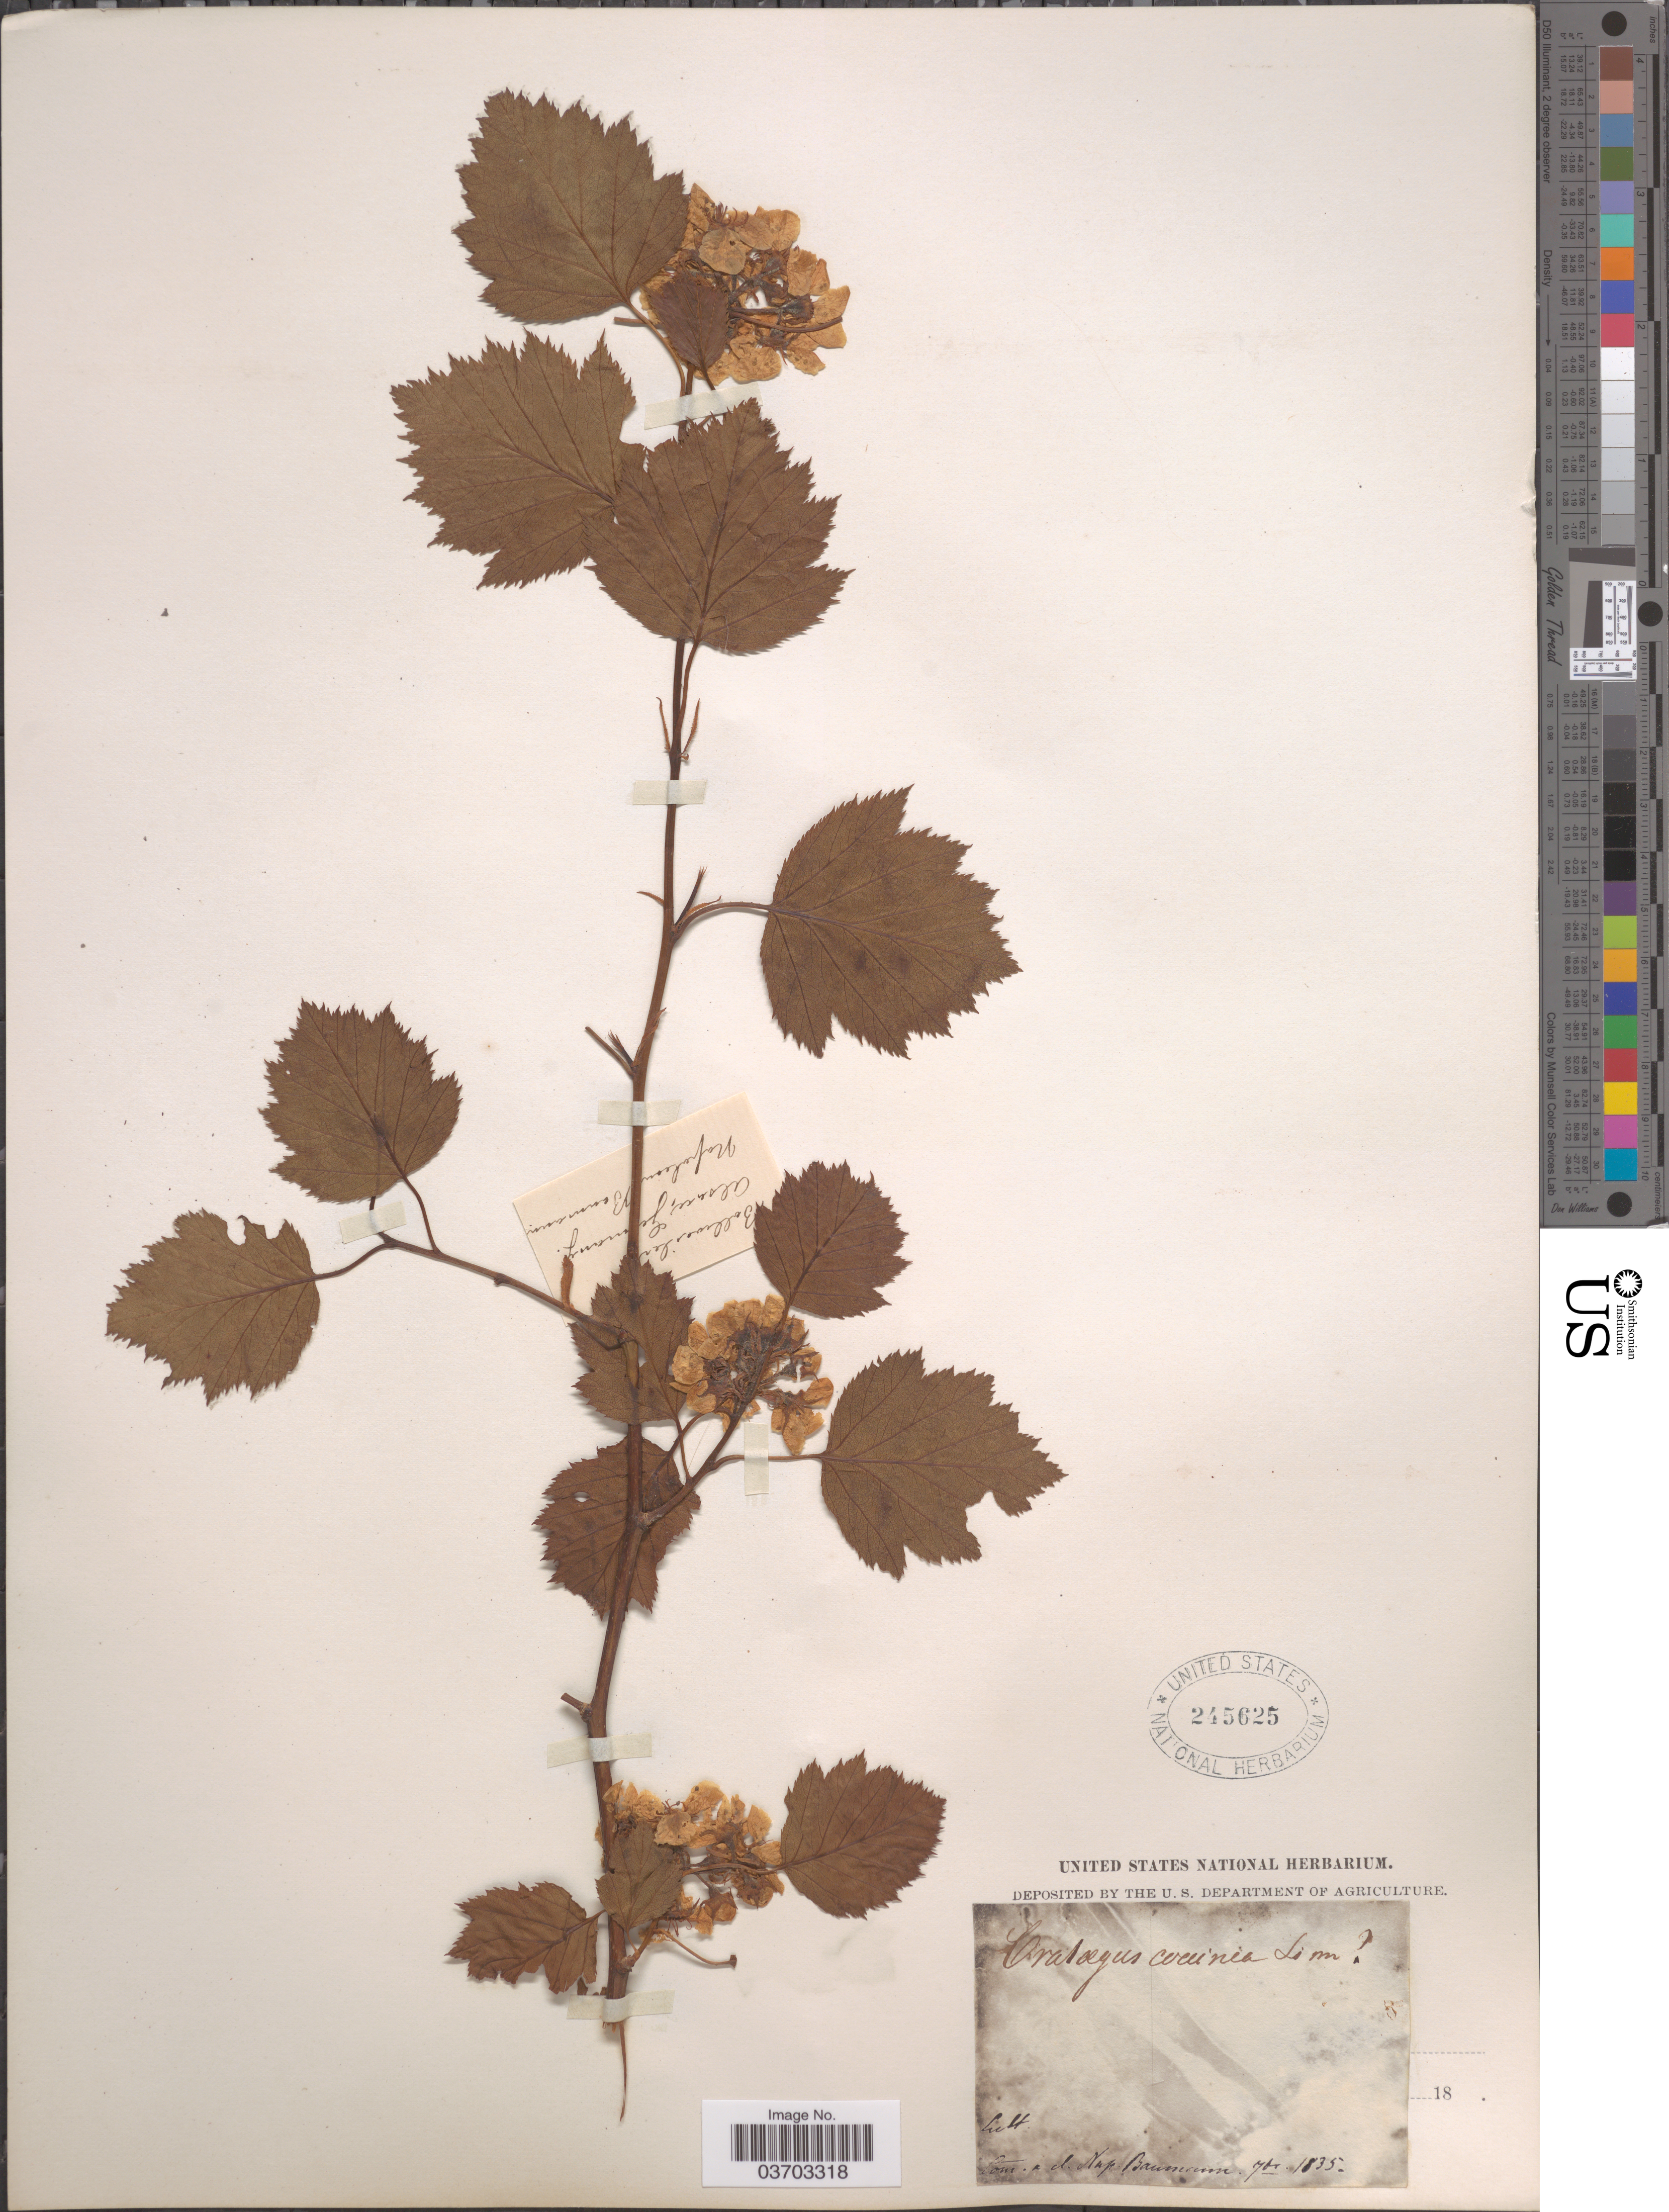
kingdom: Plantae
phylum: Tracheophyta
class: Magnoliopsida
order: Rosales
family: Rosaceae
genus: Crataegus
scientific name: Crataegus coccinea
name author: Ashe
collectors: É. Baumann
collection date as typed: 18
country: Germany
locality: Bollweiler. Alsace.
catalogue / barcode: US 245625